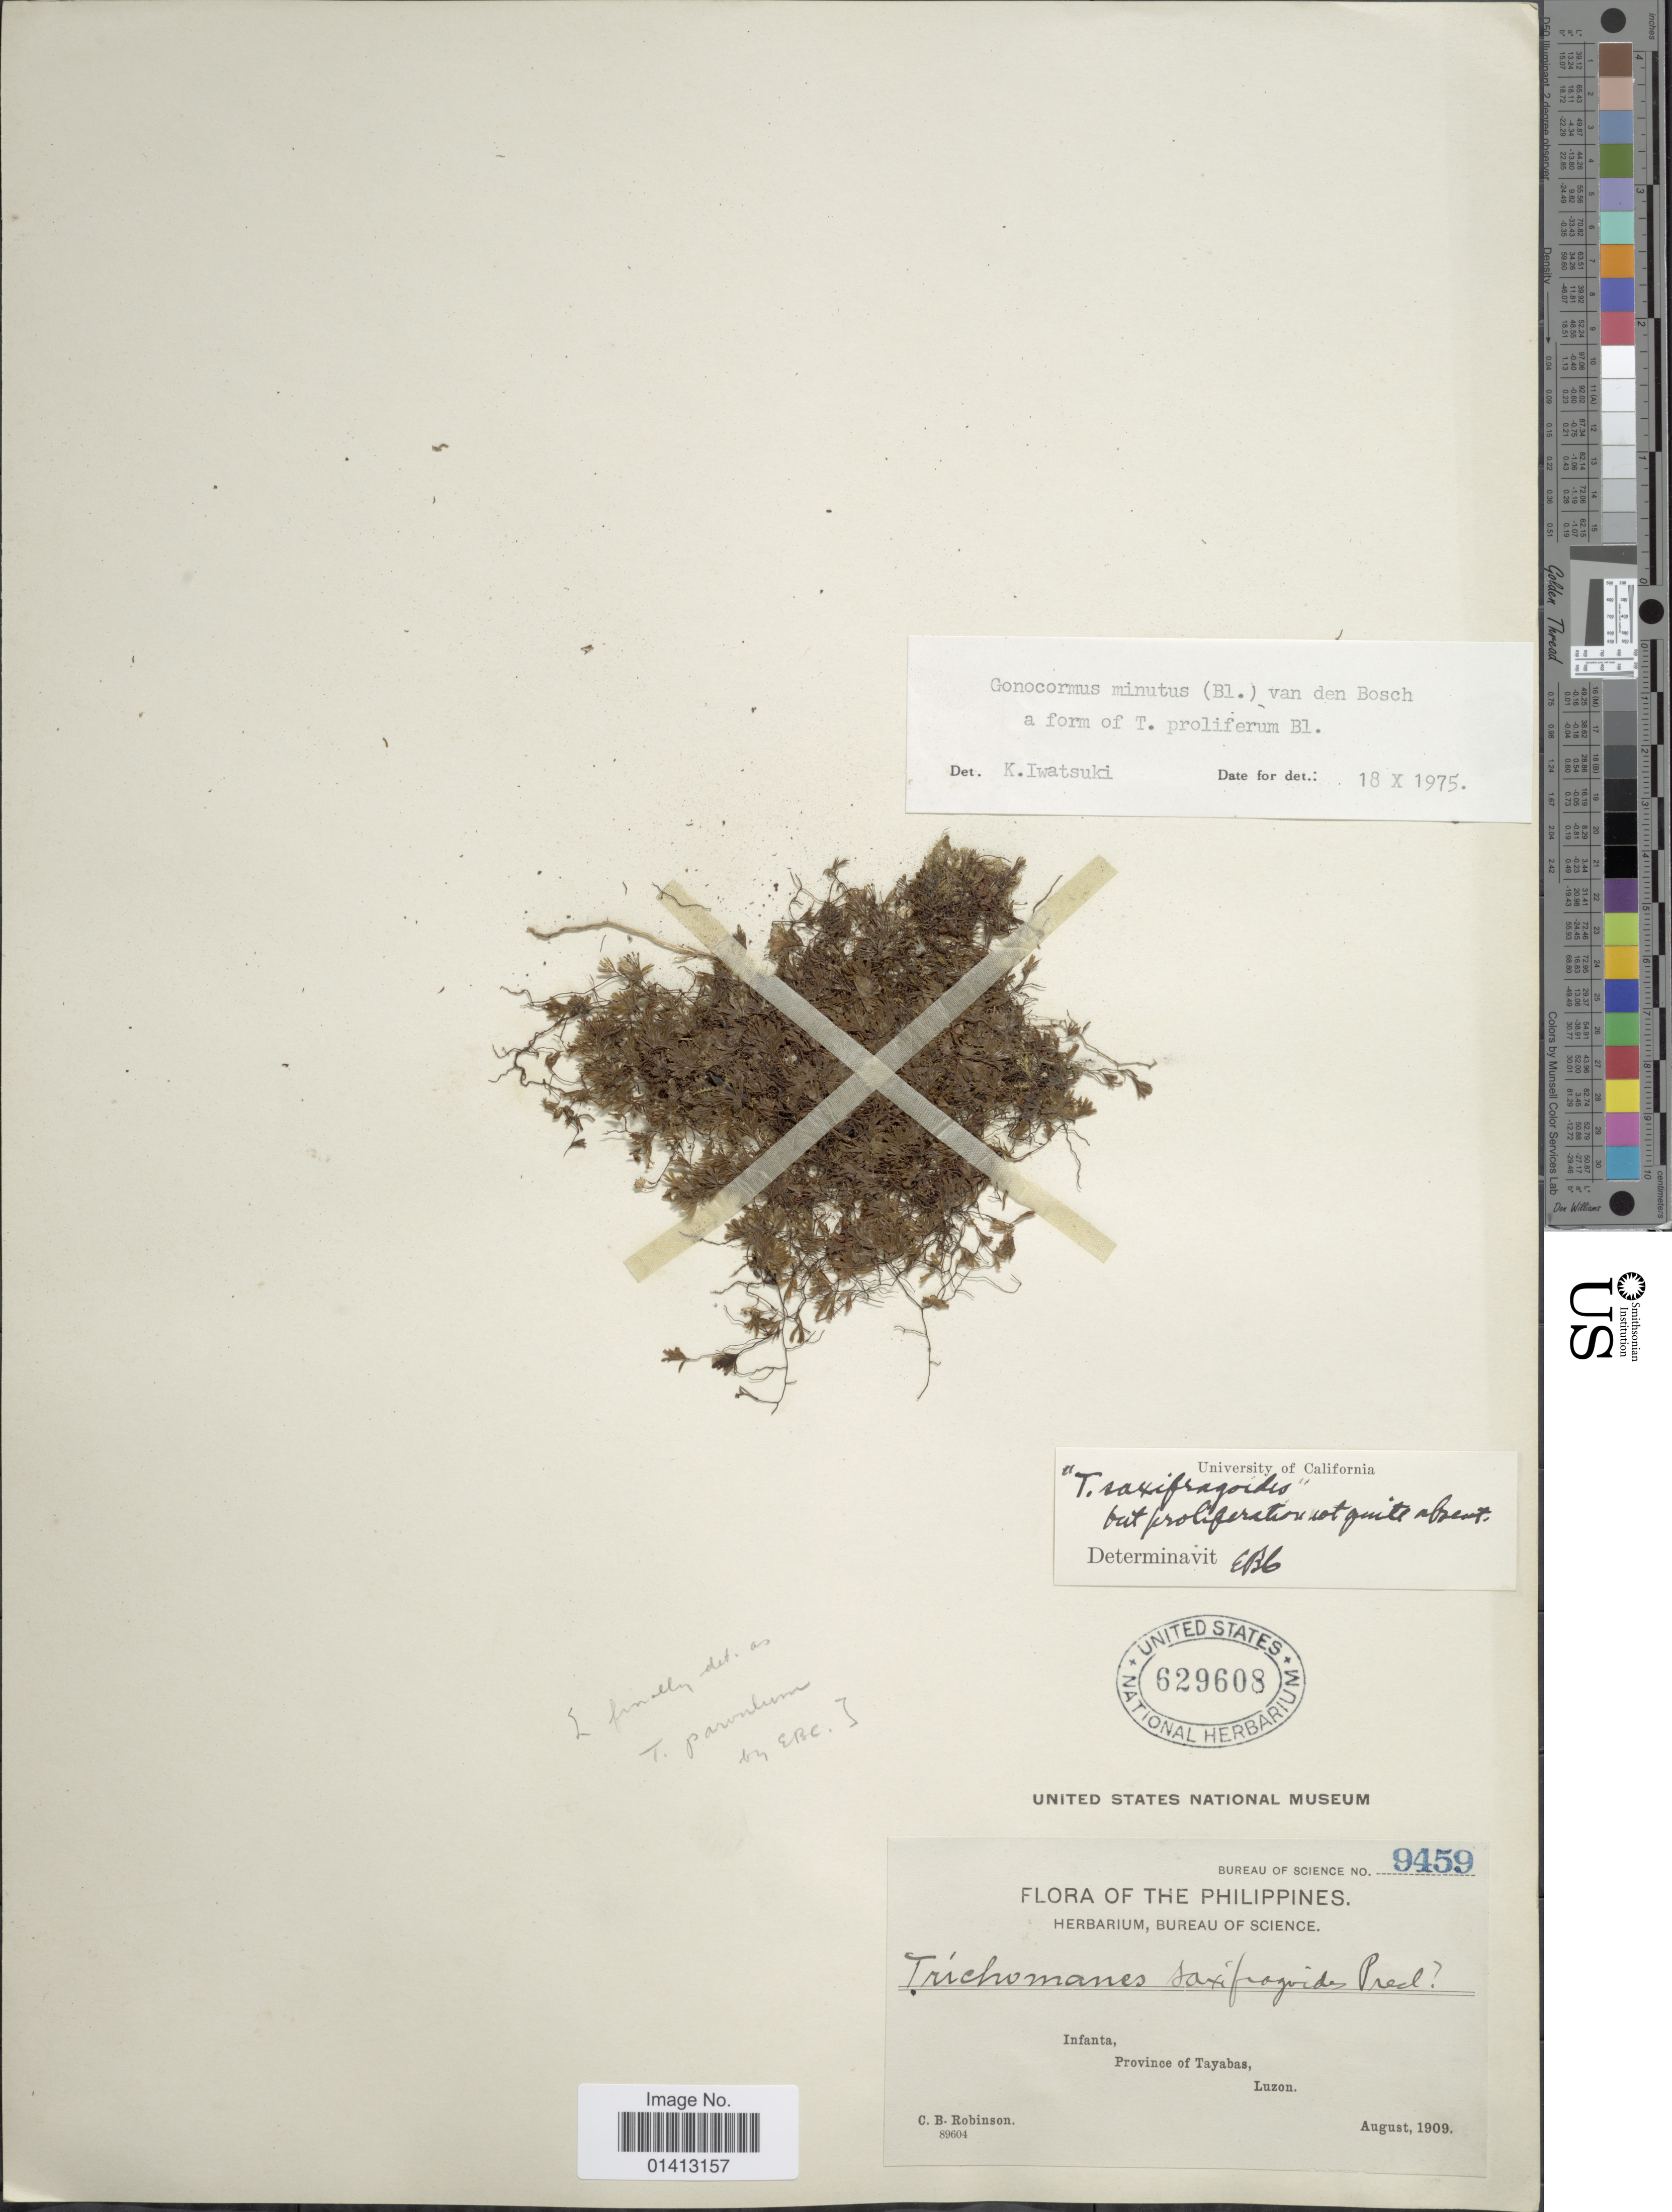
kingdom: Plantae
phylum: Tracheophyta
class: Polypodiopsida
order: Hymenophyllales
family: Hymenophyllaceae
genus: Crepidomanes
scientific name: Crepidomanes minutum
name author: (Blume) K. Iwats.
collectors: C. Robinson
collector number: Bureau of Science 9459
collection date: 1909-08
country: Philippines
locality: Infanta, province of Tayabas, Luzon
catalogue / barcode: US 629608